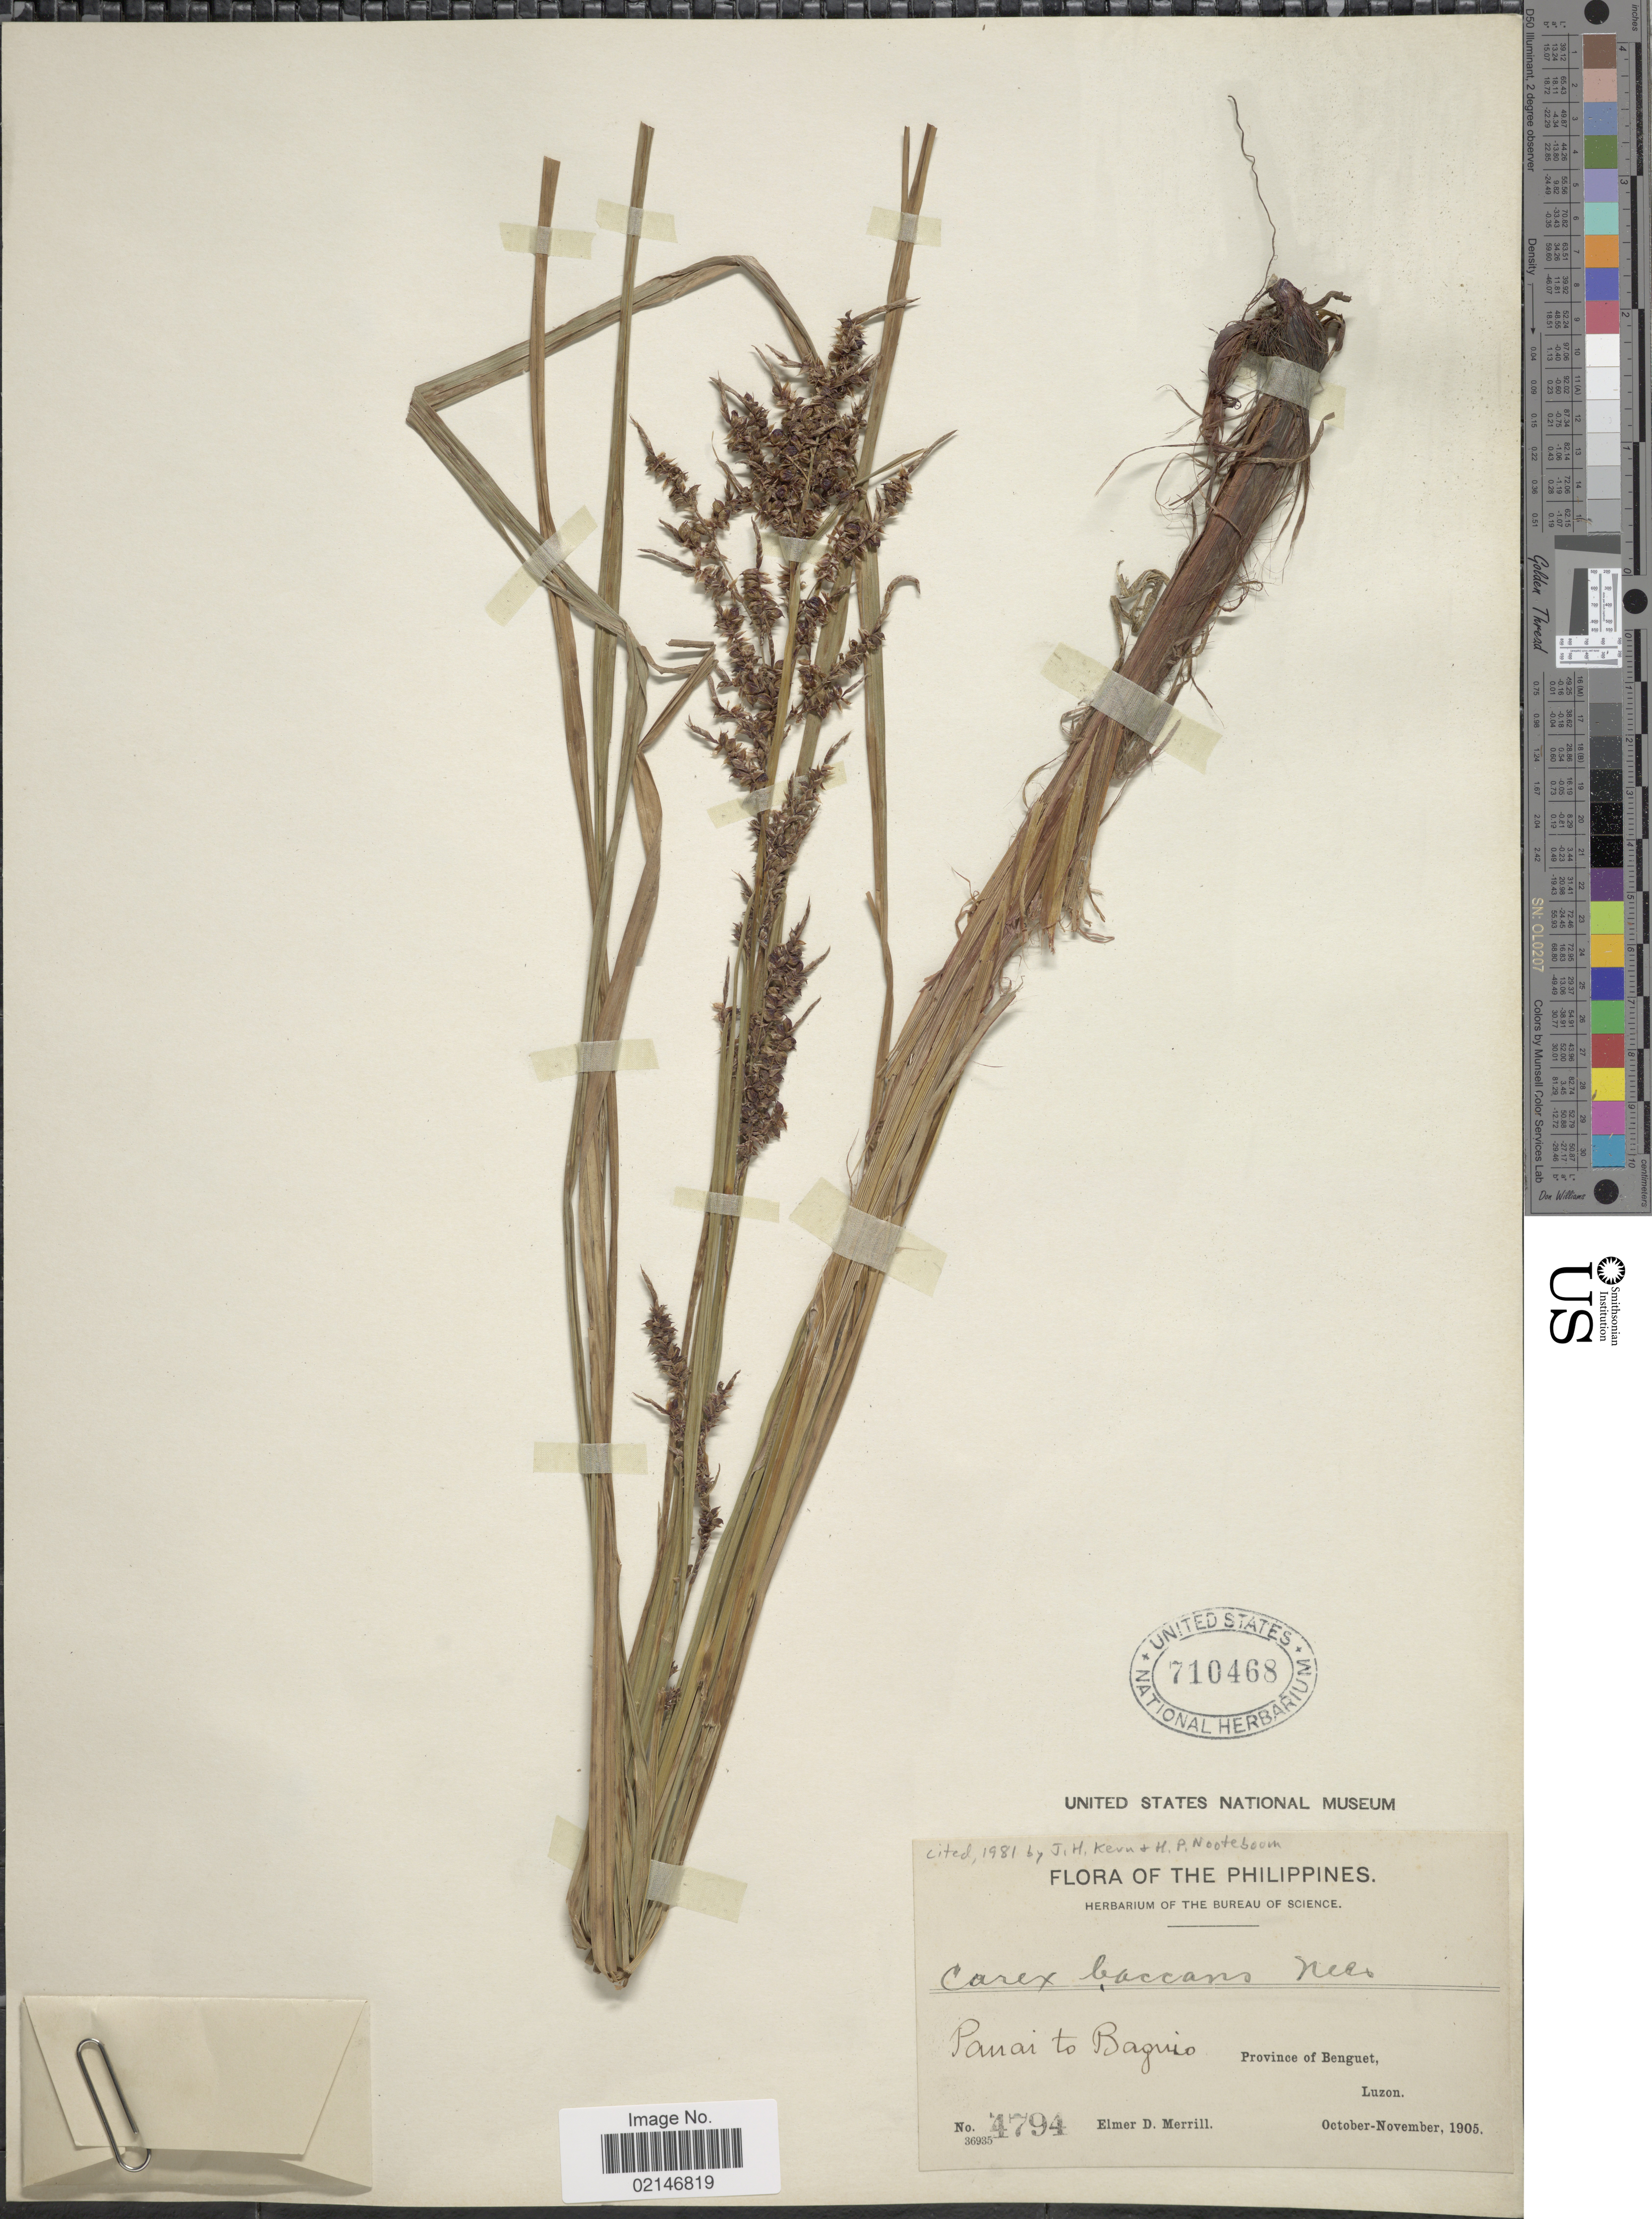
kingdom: Plantae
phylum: Tracheophyta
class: Liliopsida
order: Poales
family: Cyperaceae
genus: Carex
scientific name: Carex baccans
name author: Nees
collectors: E. D. Merrill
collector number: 4794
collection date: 1905-10/1905-11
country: Philippines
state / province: Cordillera (Administrative Region)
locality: Panai to Baguio, Province of Benguet, Luzon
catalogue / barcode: US 710468